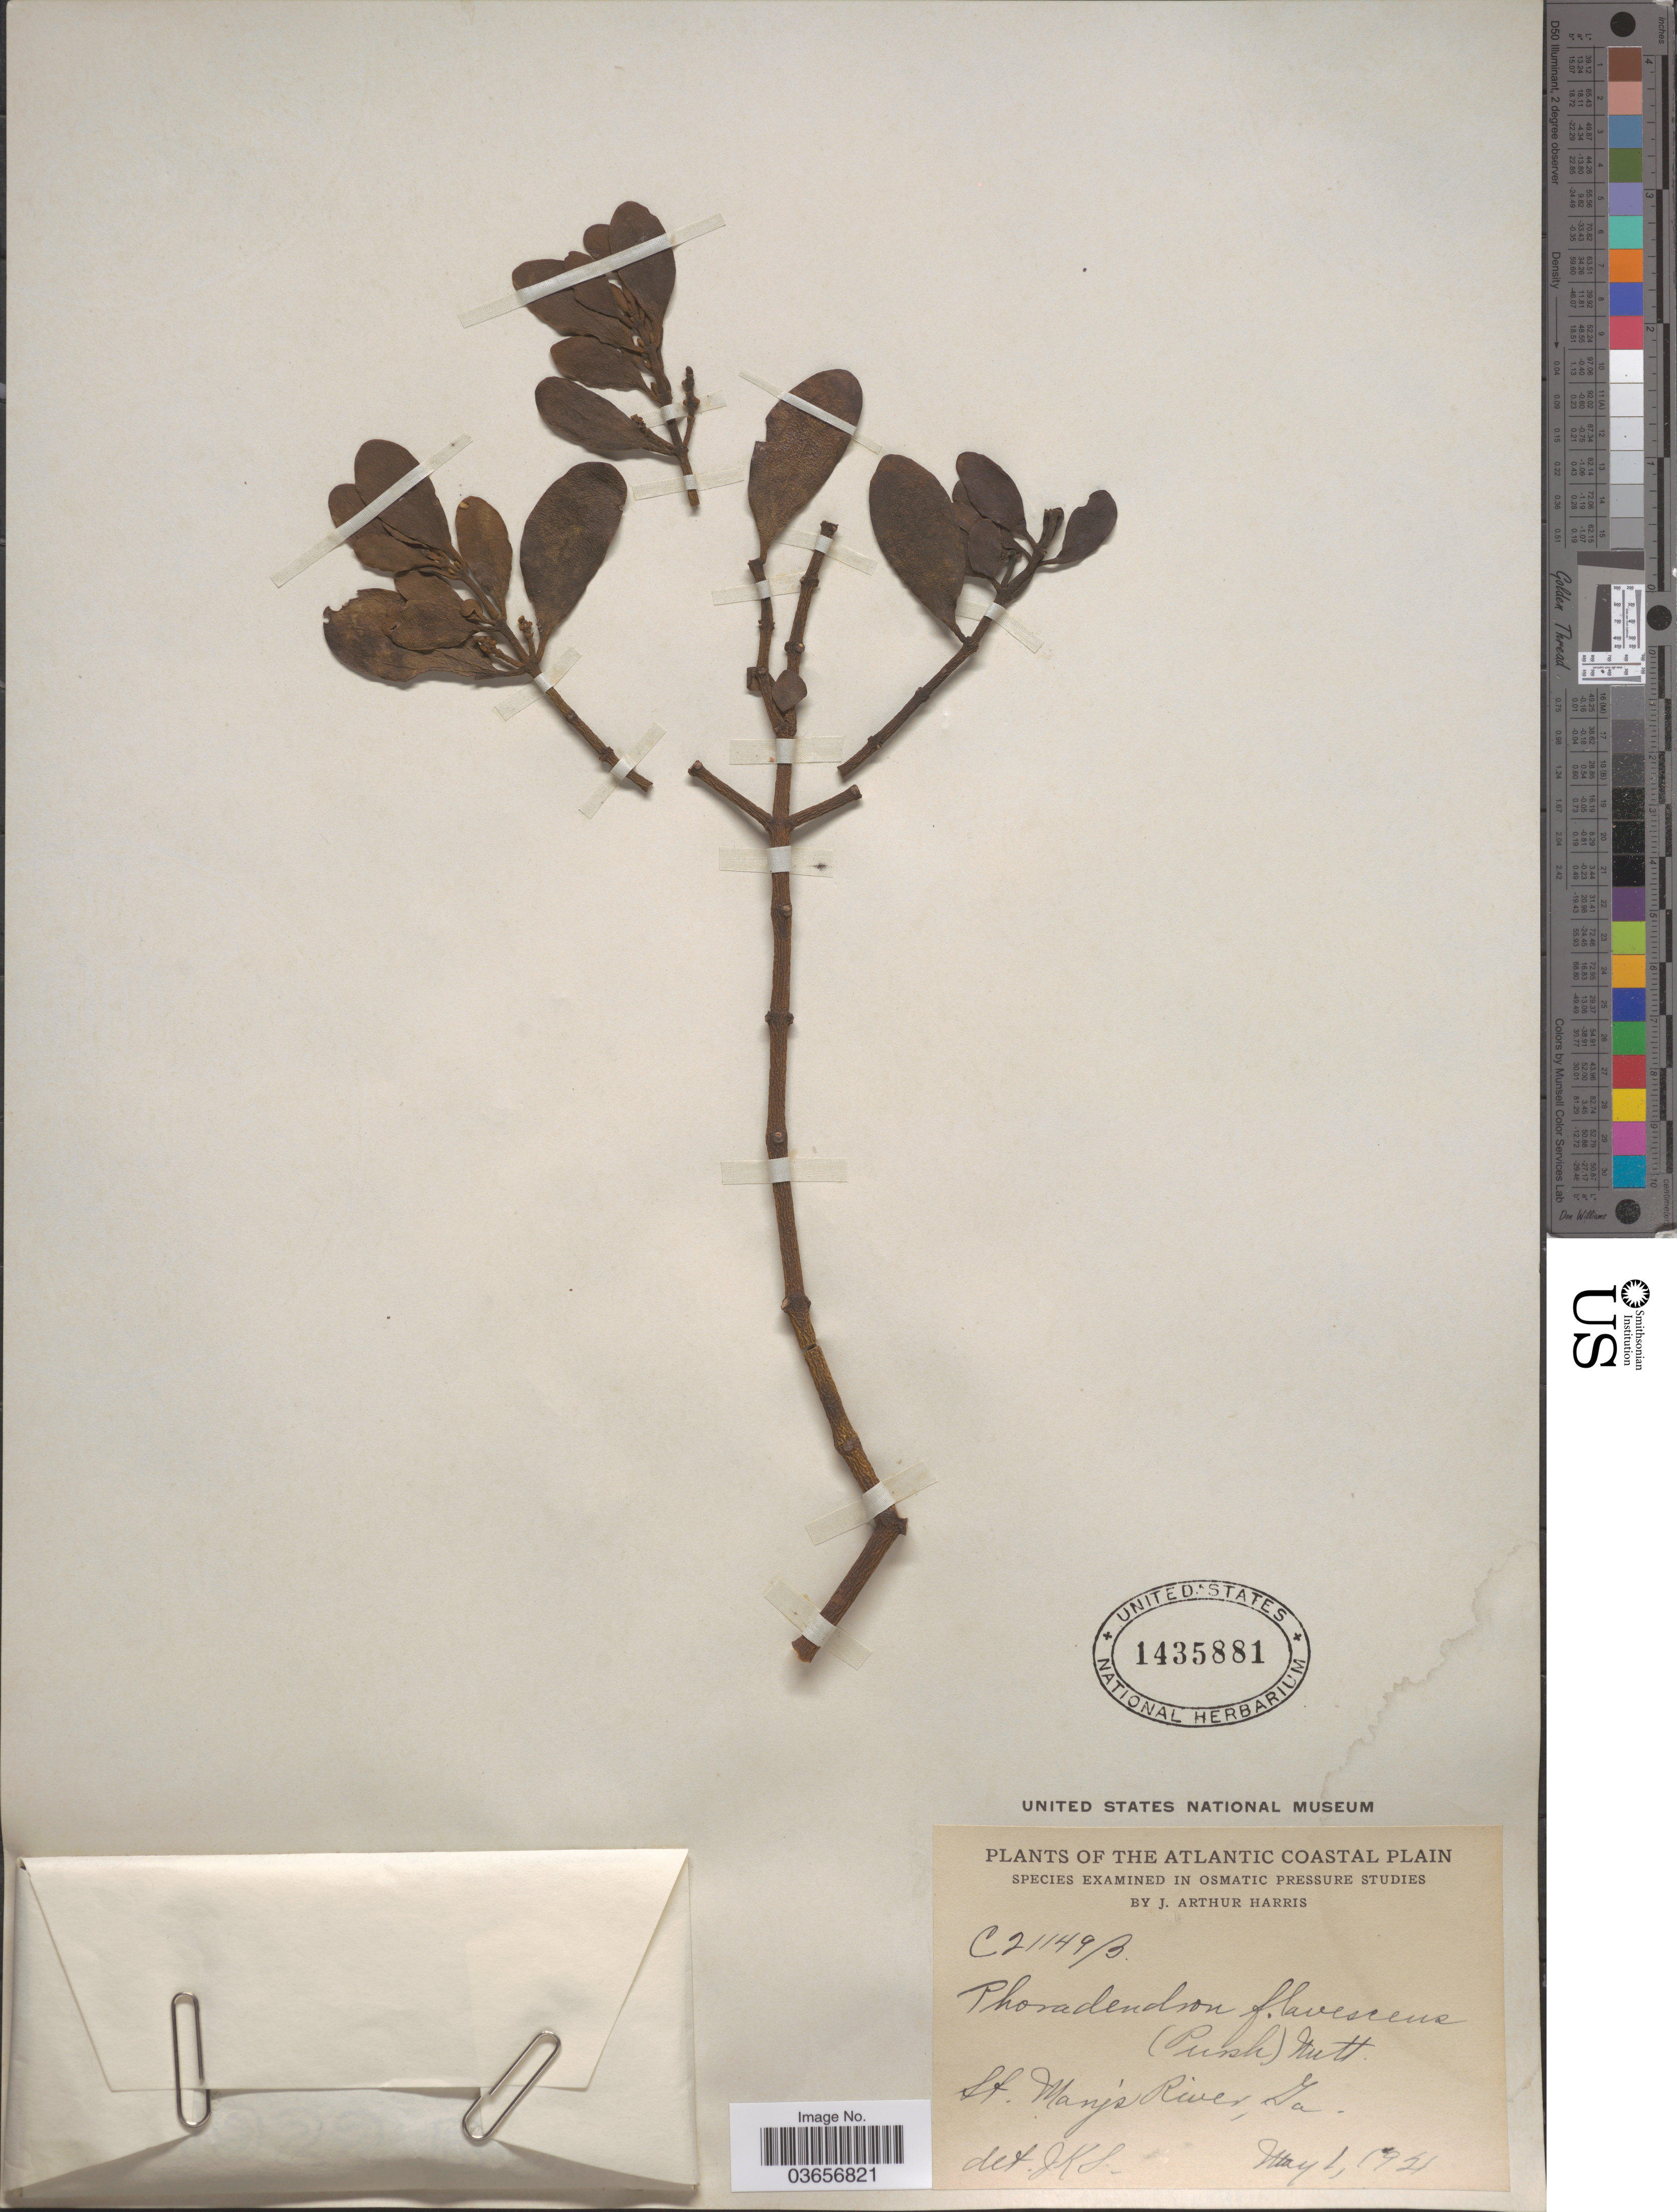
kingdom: Plantae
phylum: Tracheophyta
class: Magnoliopsida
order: Santalales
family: Viscaceae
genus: Phoradendron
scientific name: Phoradendron flavescens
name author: Nutt.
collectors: J. A. Harris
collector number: C21149B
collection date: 1921-05-01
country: United States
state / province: Iowa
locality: St. Mary's River. The Atlantic Coastal Plain.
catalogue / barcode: US 1435881